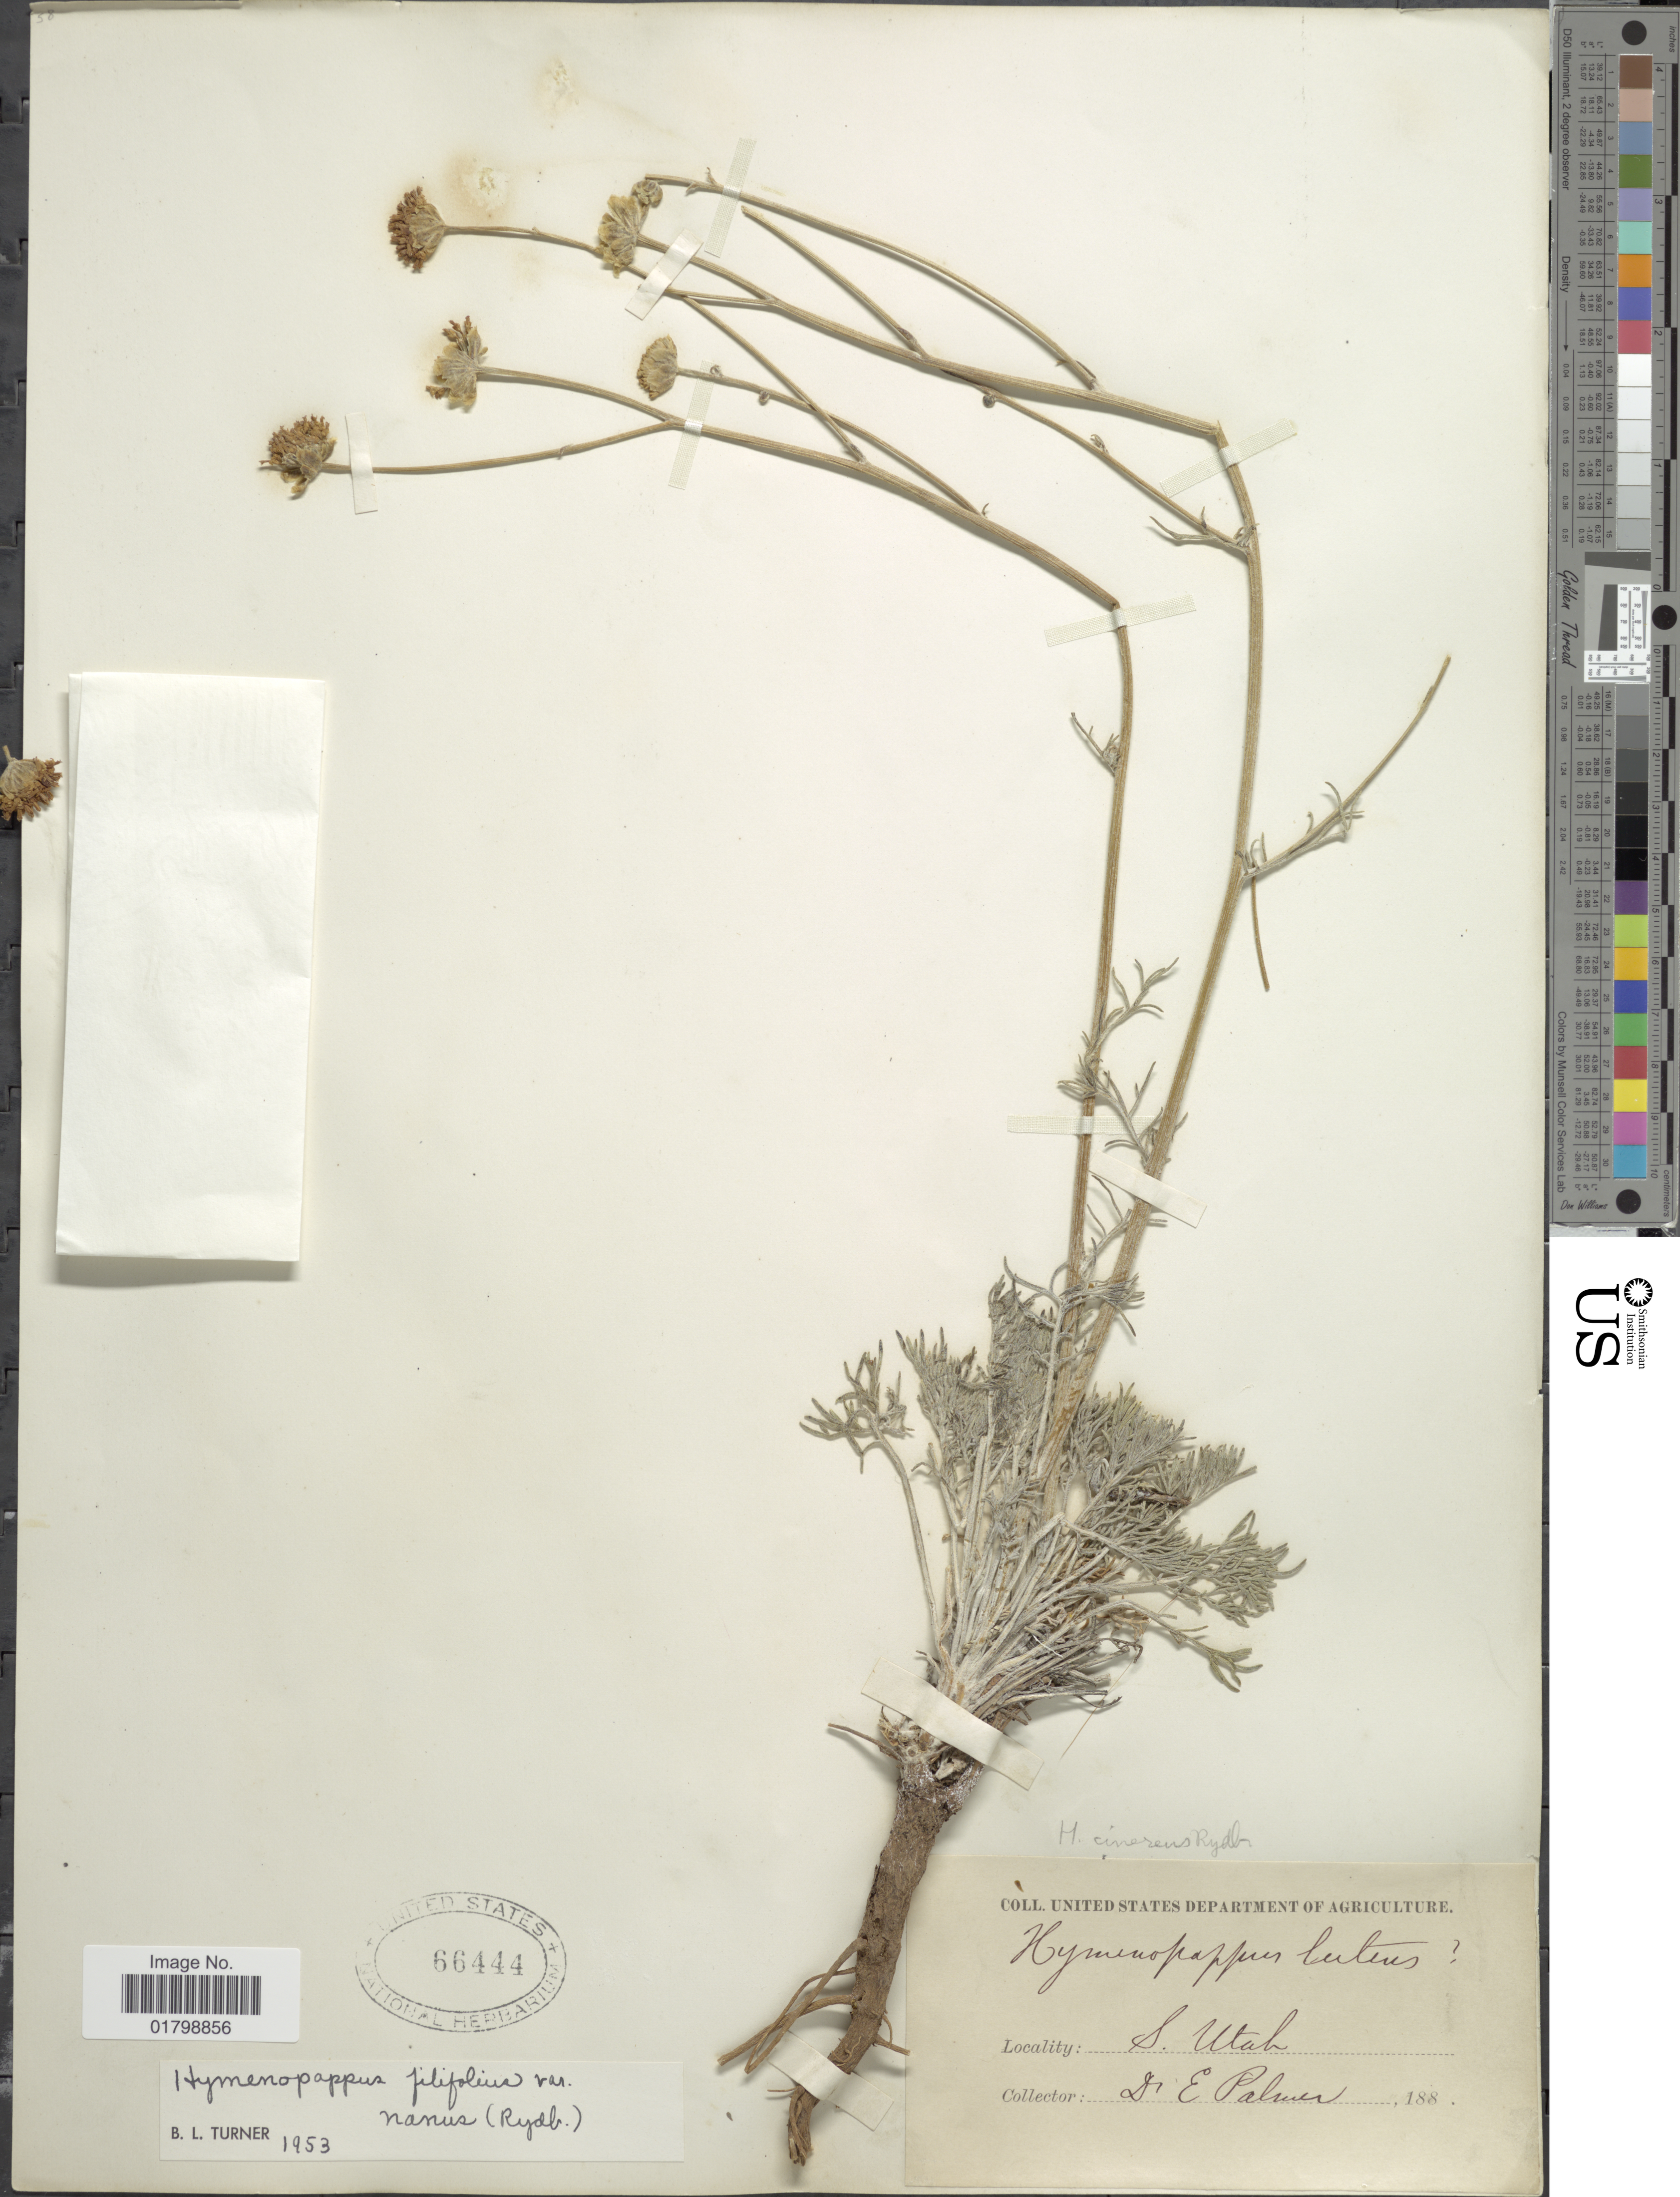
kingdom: Plantae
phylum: Tracheophyta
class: Magnoliopsida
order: Asterales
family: Asteraceae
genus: Hymenopappus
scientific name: Hymenopappus filifolius var. nanus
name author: (Ryd.) B.L. Turner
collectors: D. E. Palmer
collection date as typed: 188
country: United States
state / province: Utah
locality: S. Utah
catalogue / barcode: US 66444